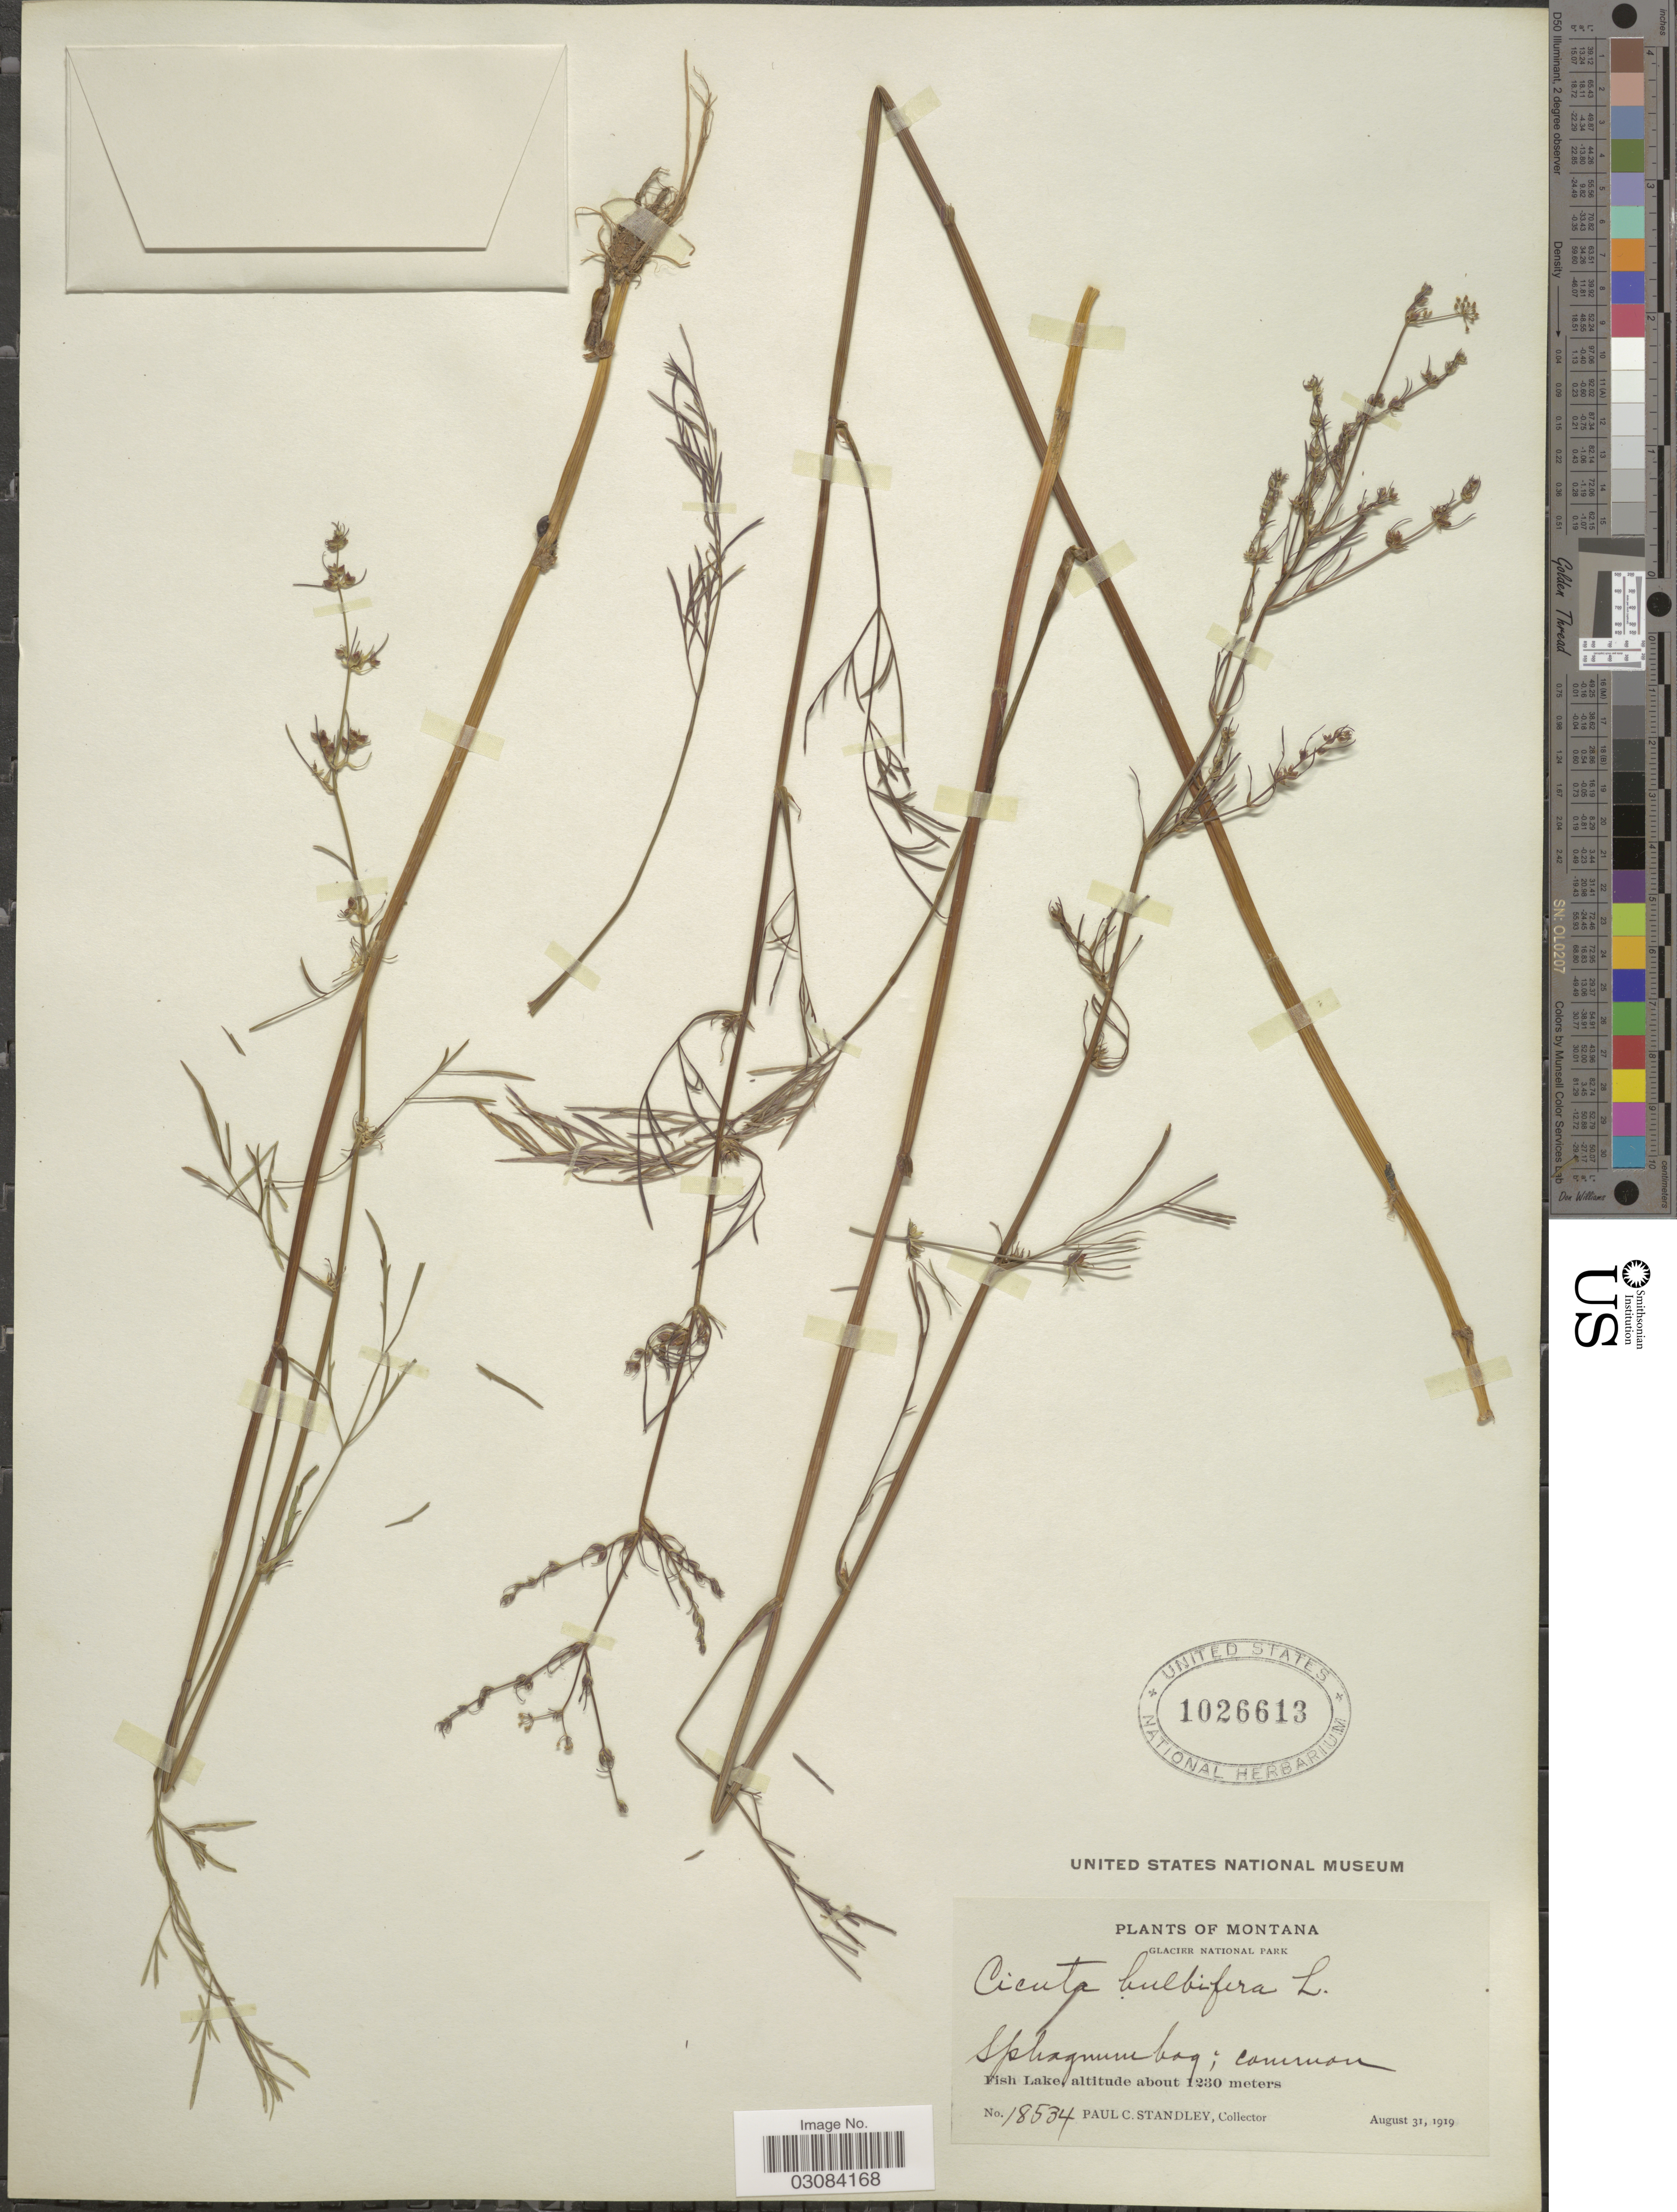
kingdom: Plantae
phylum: Tracheophyta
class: Magnoliopsida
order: Apiales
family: Apiaceae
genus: Cicuta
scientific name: Cicuta bulbifera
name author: L.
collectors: P. C. Standley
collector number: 18534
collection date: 1919-08-31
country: United States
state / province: Montana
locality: Glacier National Park. Fish Lake.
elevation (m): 1230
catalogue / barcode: US 1026613